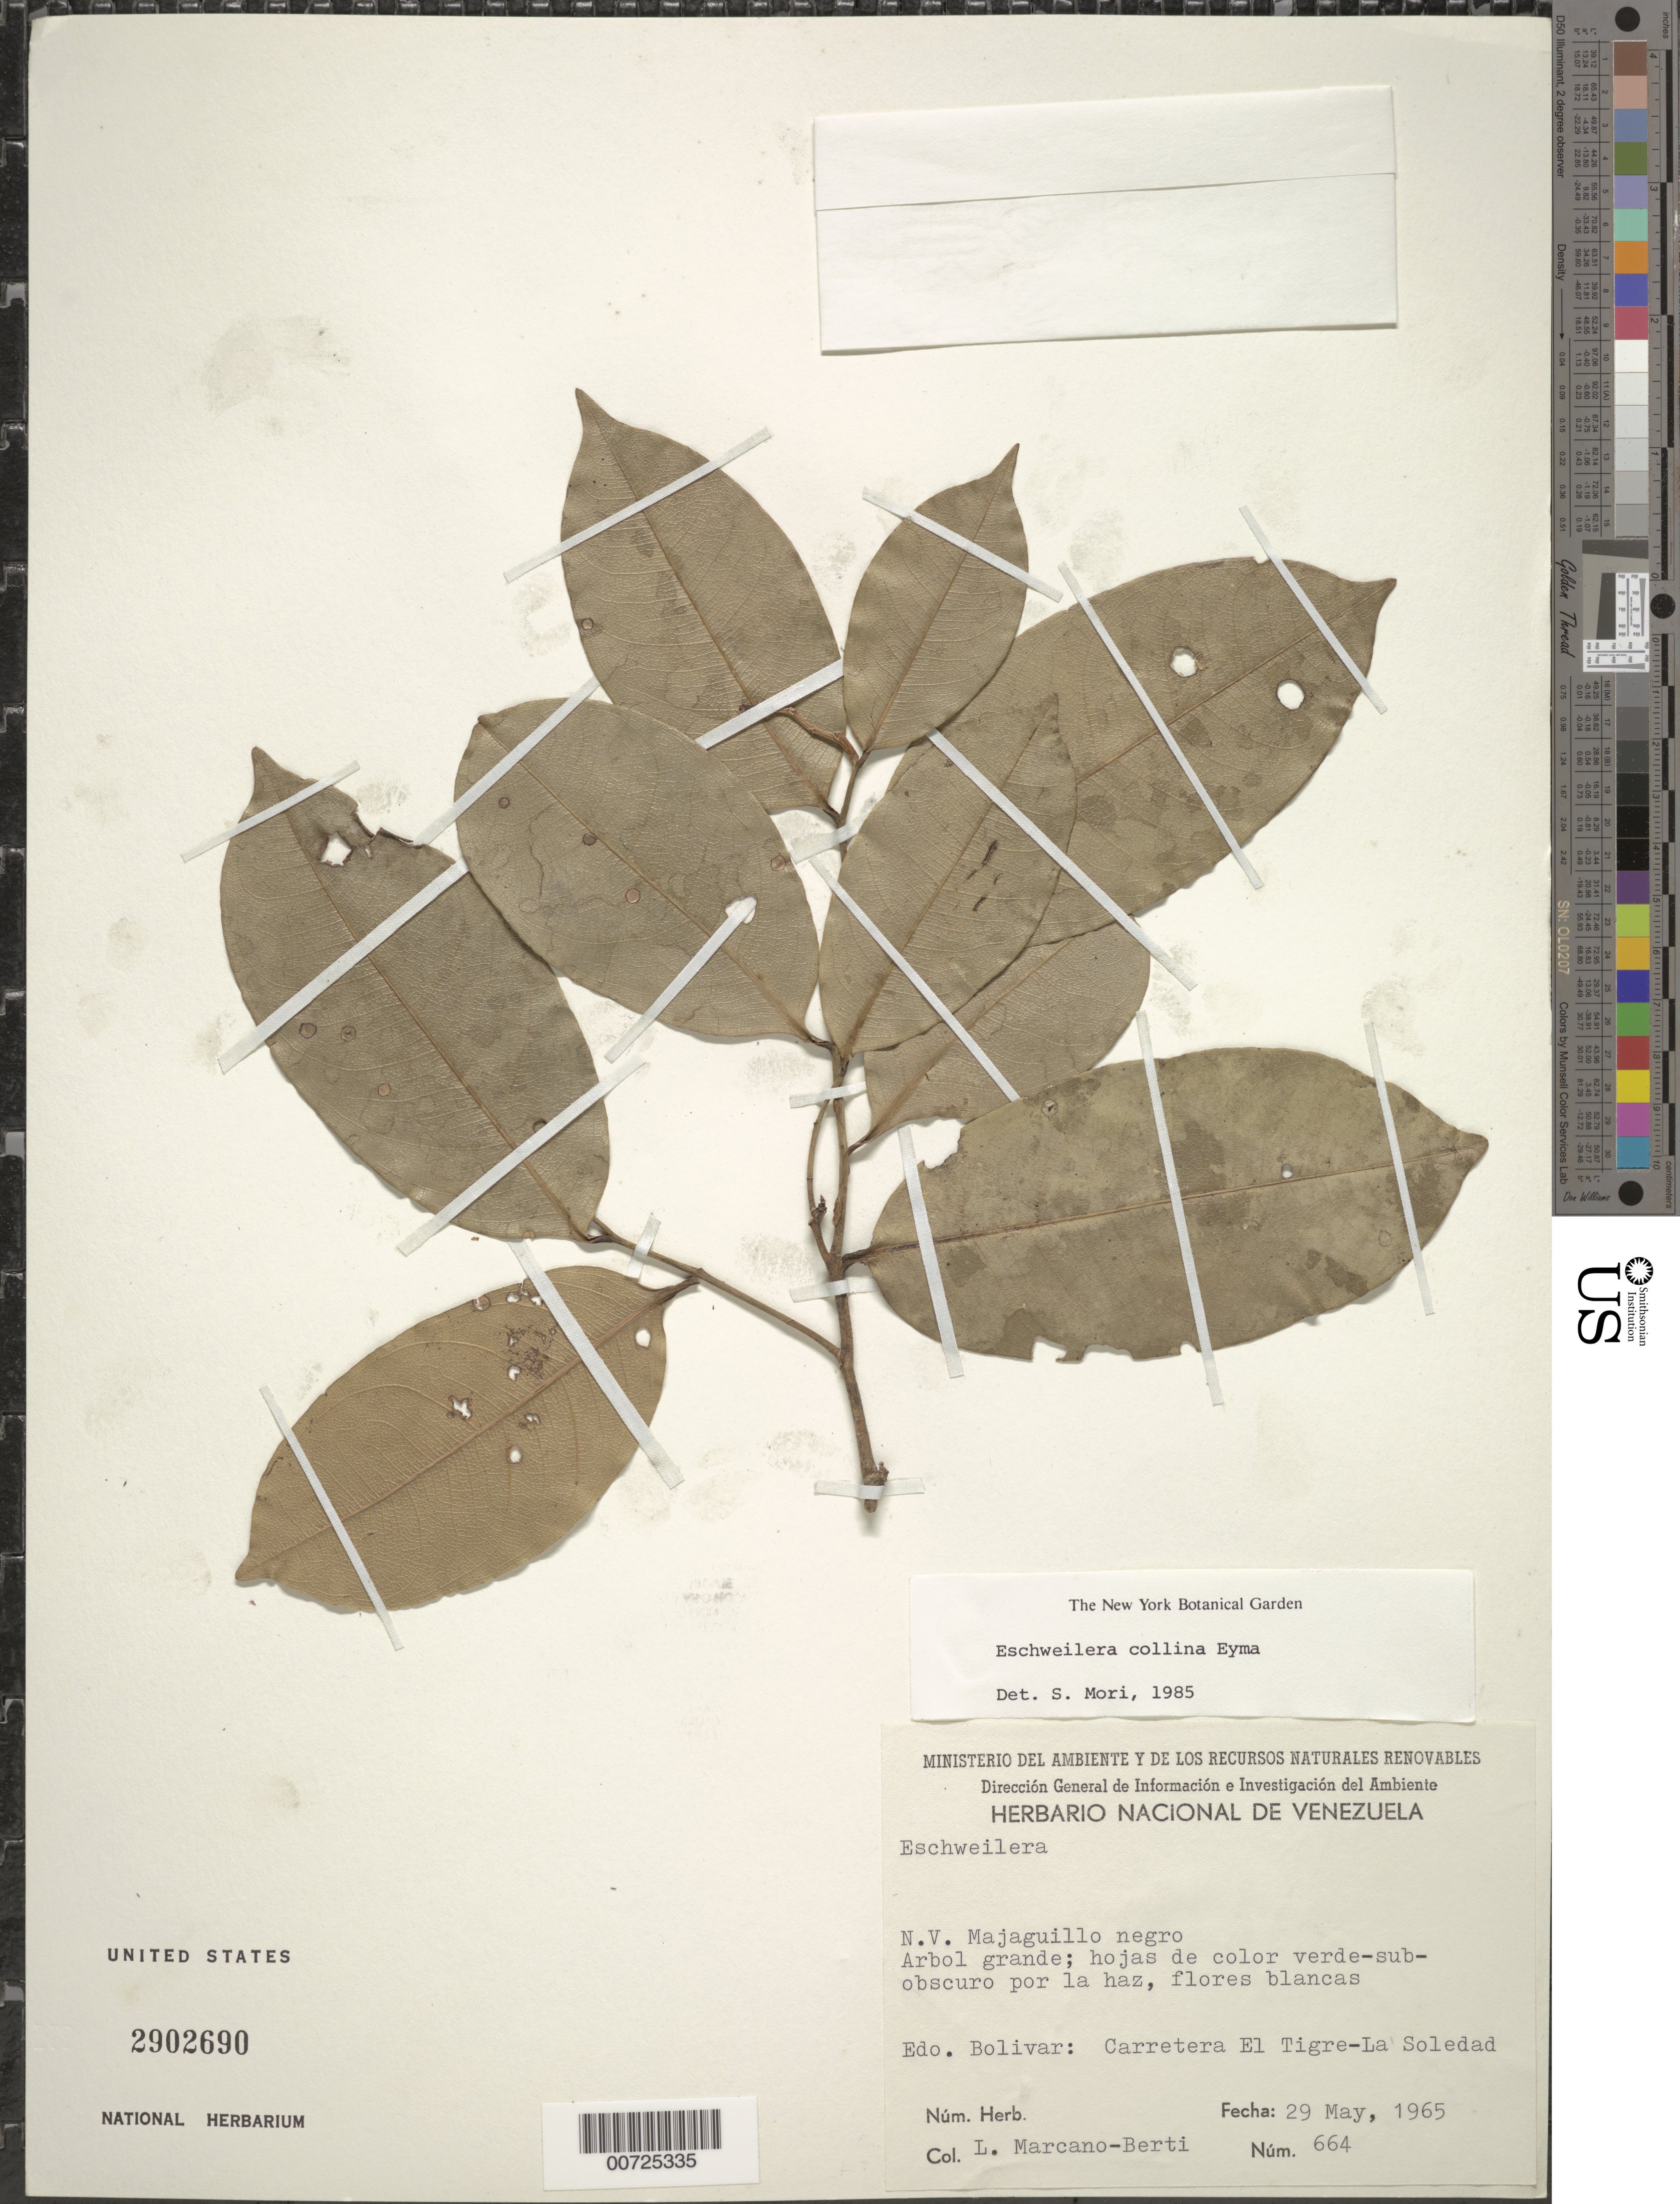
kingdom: Plantae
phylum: Tracheophyta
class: Magnoliopsida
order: Ericales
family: Lecythidaceae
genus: Eschweilera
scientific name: Eschweilera collina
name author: Eyma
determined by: Mori, Scott A.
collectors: L. Marcano-Berti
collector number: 664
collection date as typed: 29-May-65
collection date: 1965-05-29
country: Venezuela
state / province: Bolívar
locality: Carretera El Tigre-La Soledad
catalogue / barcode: US 2902690